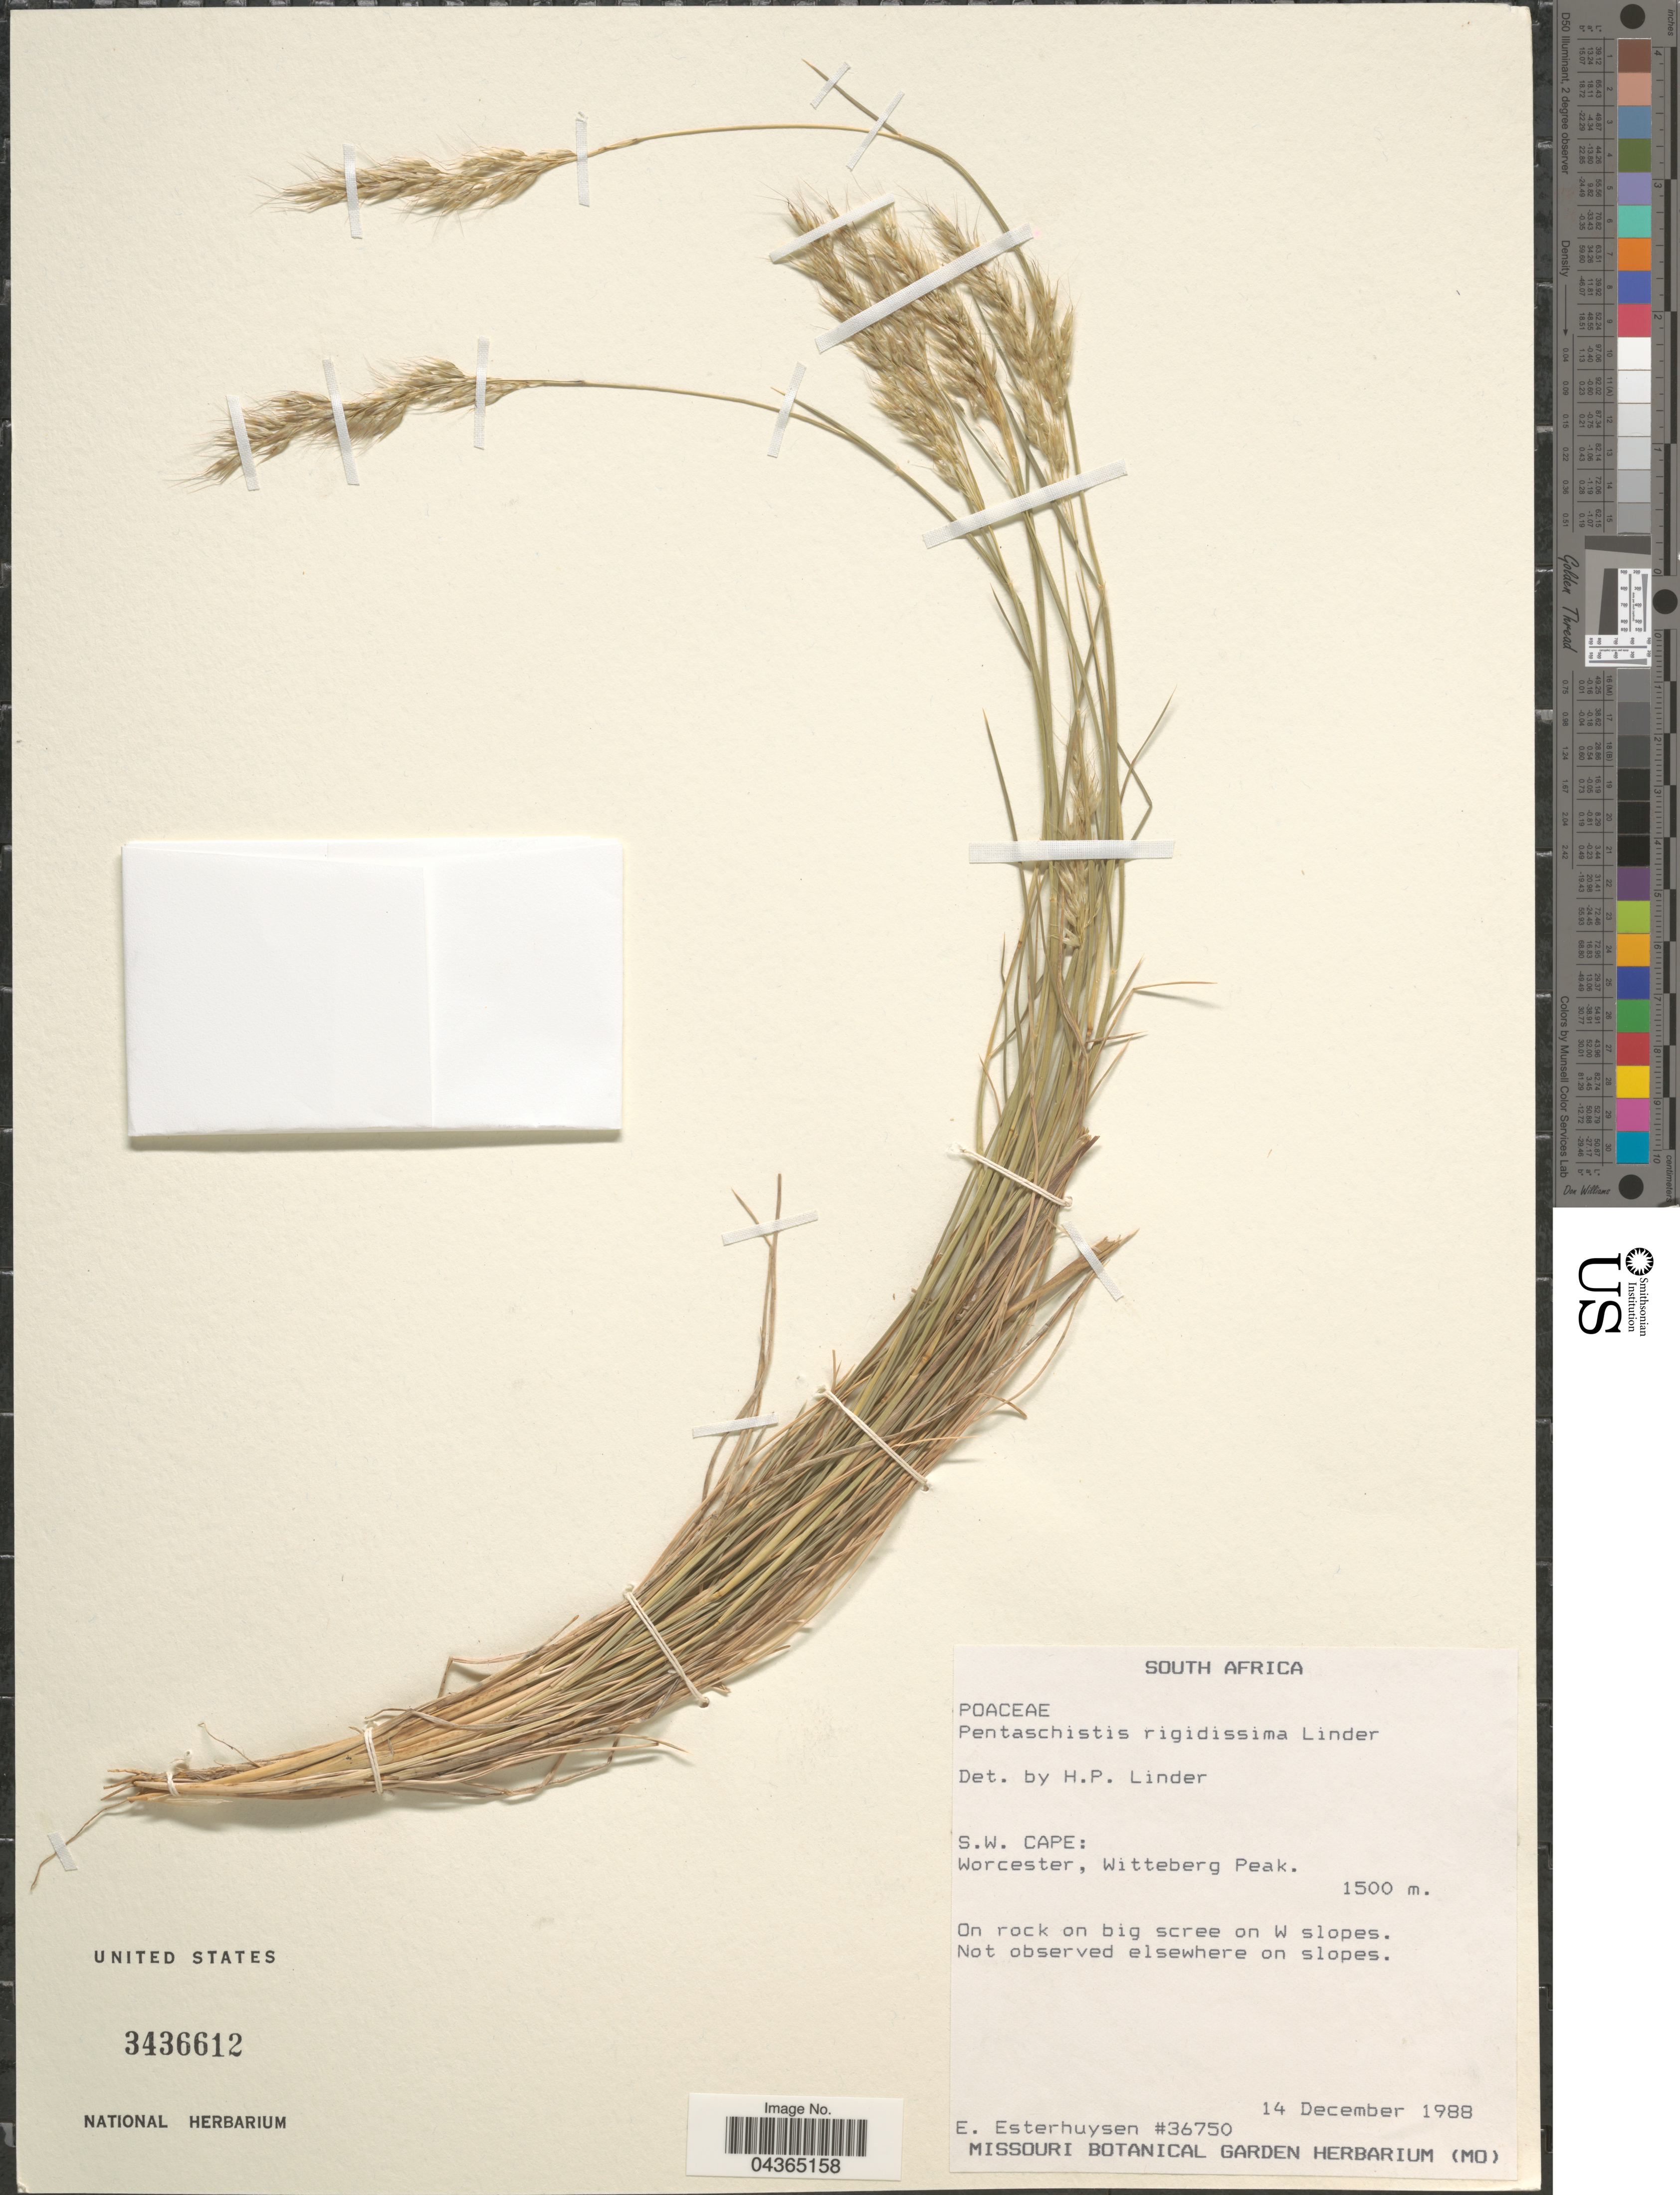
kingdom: Plantae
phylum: Tracheophyta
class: Liliopsida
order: Poales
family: Poaceae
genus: Pentameris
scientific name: Pentameris rigidissima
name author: (Pilg. & H.P. Linder) Galley & Linder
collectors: E. E. Esterhuysen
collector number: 36750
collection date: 1988-12-14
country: South Africa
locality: S.W. Cape: Worcester, Witteberg Peak. On rock on big scree on W slopes.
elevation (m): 1500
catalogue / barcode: US 3436612